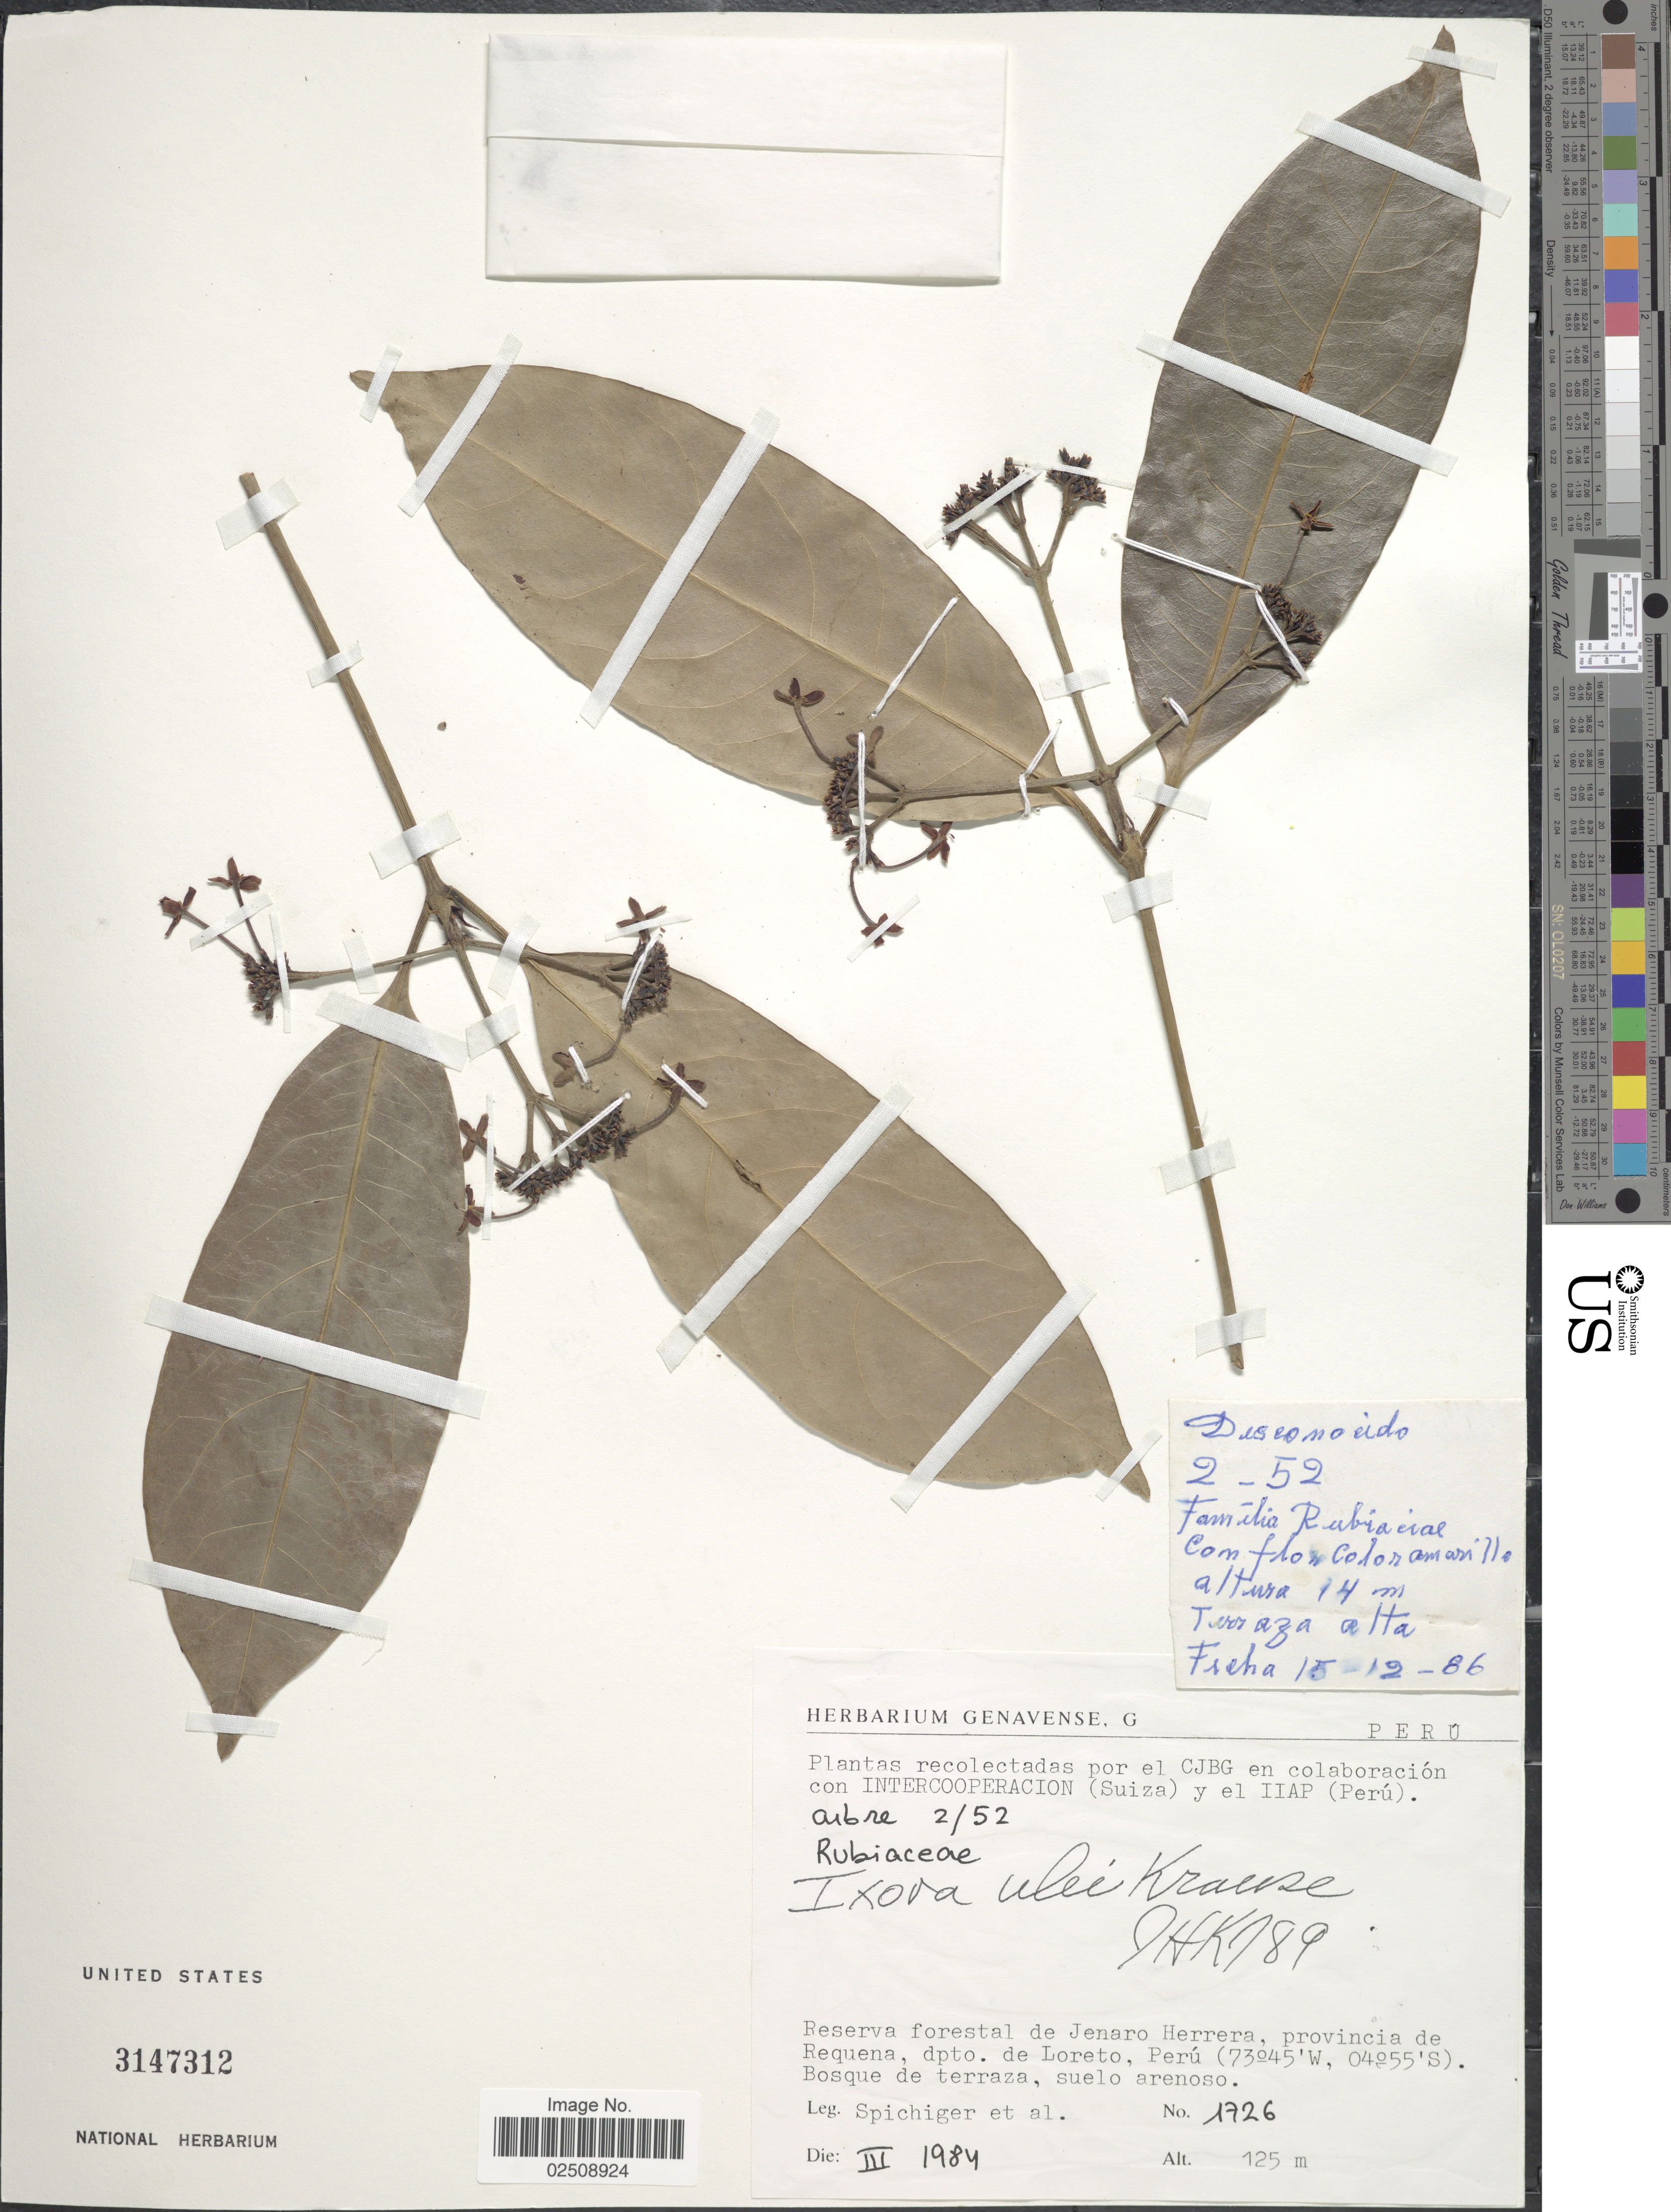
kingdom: Plantae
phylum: Tracheophyta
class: Magnoliopsida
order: Gentianales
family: Rubiaceae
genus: Ixora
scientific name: Ixora ulei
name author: K. Krause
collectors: Spichiger & et al.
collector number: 1726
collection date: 1984-03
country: Peru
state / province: Loreto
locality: Reserva forestal de Jenaro Herrera, provincia de Requena, dpto. de Loreto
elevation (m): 125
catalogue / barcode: US 3147312